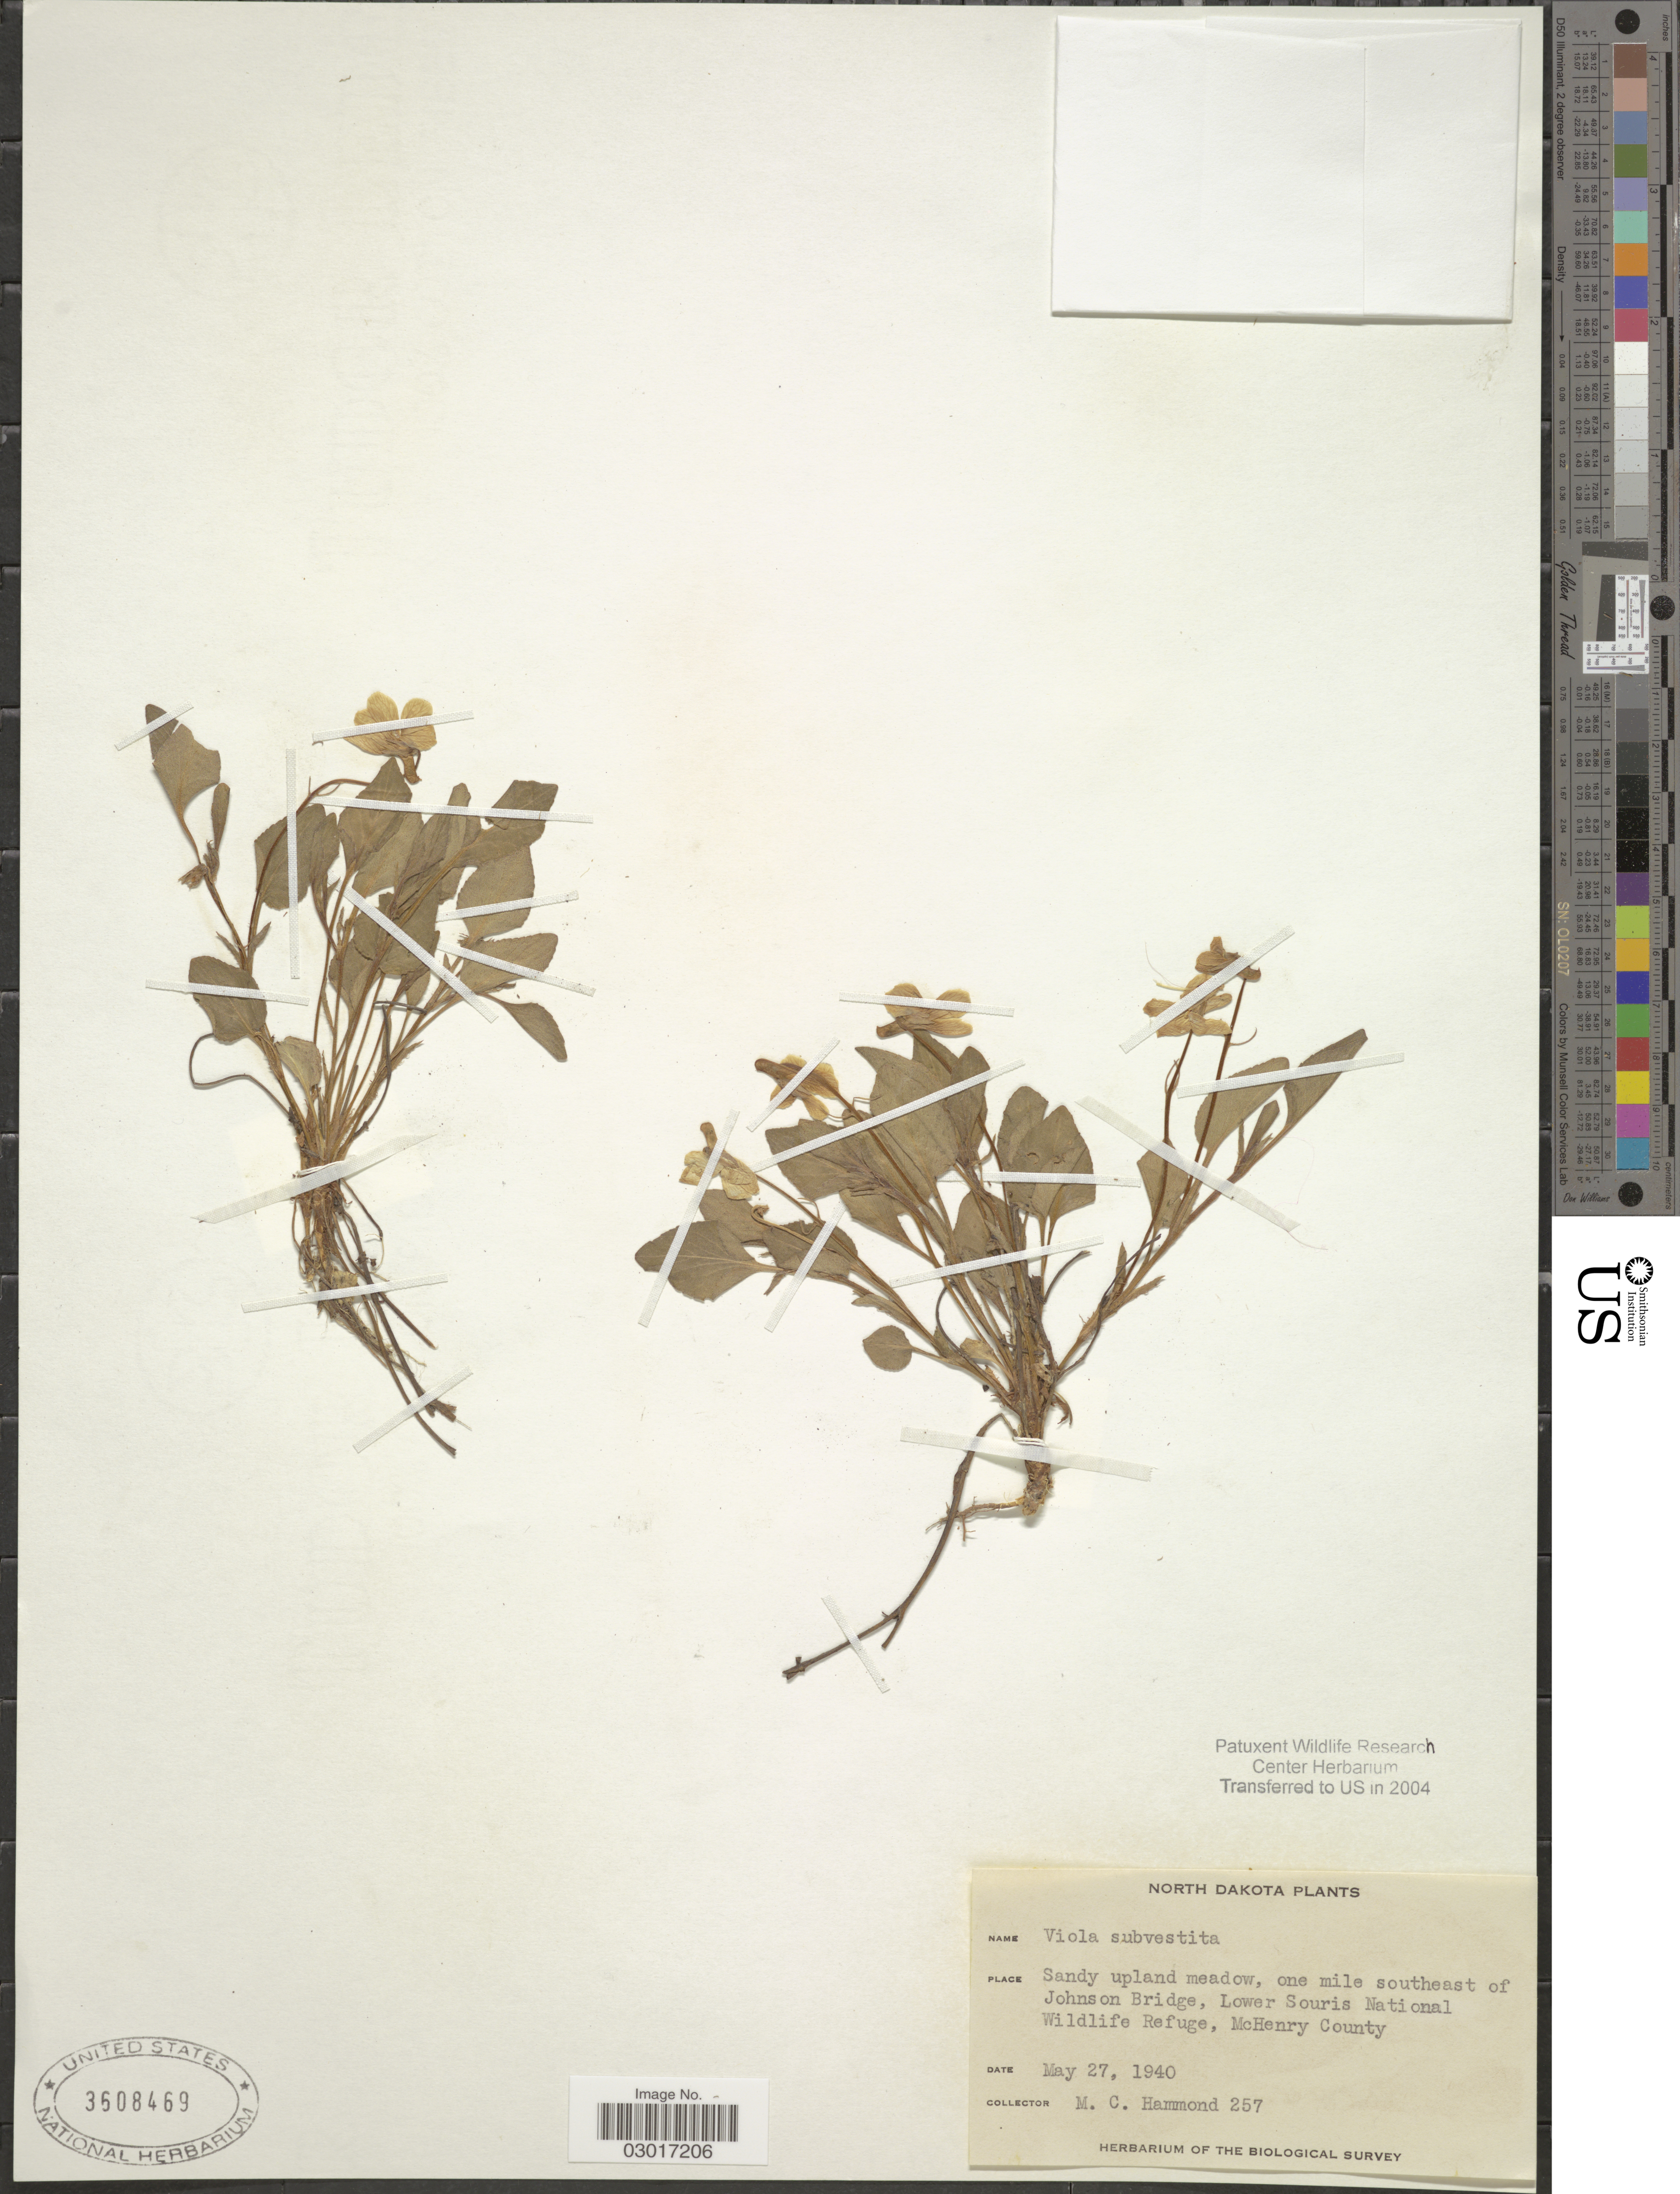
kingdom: Plantae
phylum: Tracheophyta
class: Magnoliopsida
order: Malpighiales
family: Violaceae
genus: Viola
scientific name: Viola subvestita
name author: Greene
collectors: M. Hammond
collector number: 257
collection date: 1940-05-27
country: United States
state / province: North Dakota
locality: Sandy upland meadow, one mile southeast of Johnson Bridge, Lower Souris National Wildlife Refuge, McHenry County.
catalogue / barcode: US 3608469